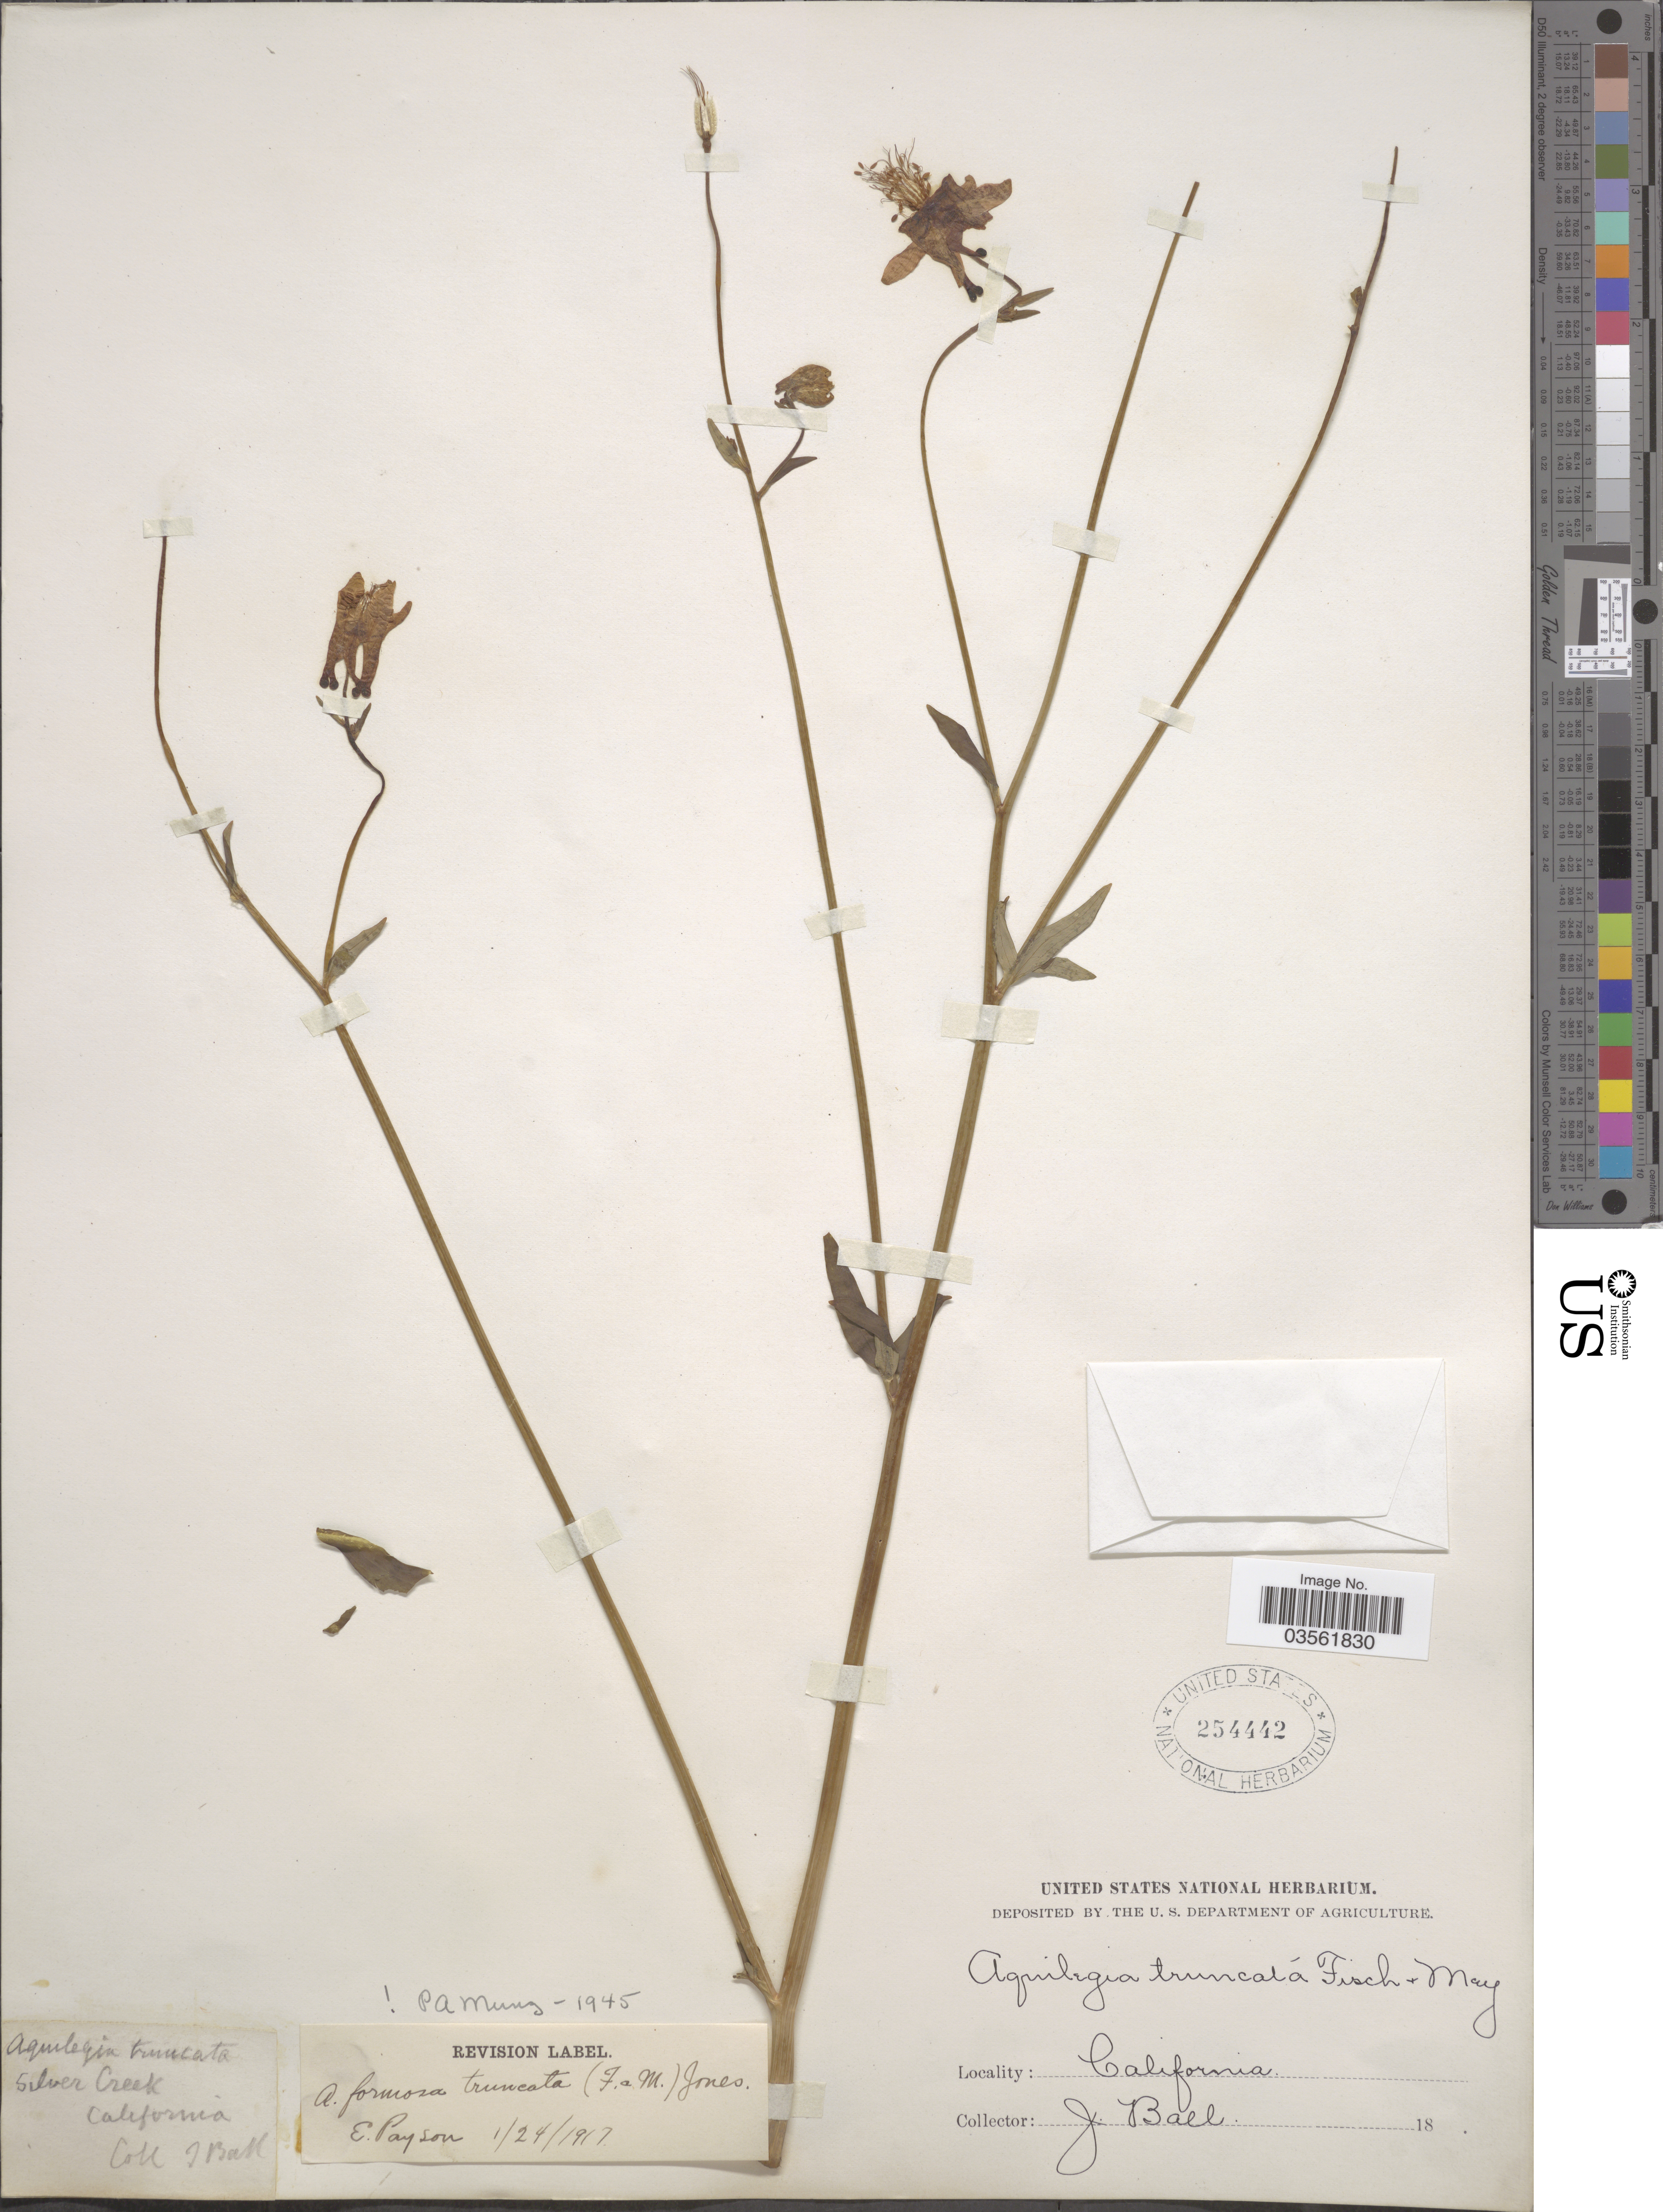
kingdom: Plantae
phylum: Tracheophyta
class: Magnoliopsida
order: Ranunculales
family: Ranunculaceae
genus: Aquilegia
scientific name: Aquilegia formosa var. truncata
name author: M.E. Jones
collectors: J. Ball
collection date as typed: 18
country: United States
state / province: California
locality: Silver Creek.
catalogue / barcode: US 254442